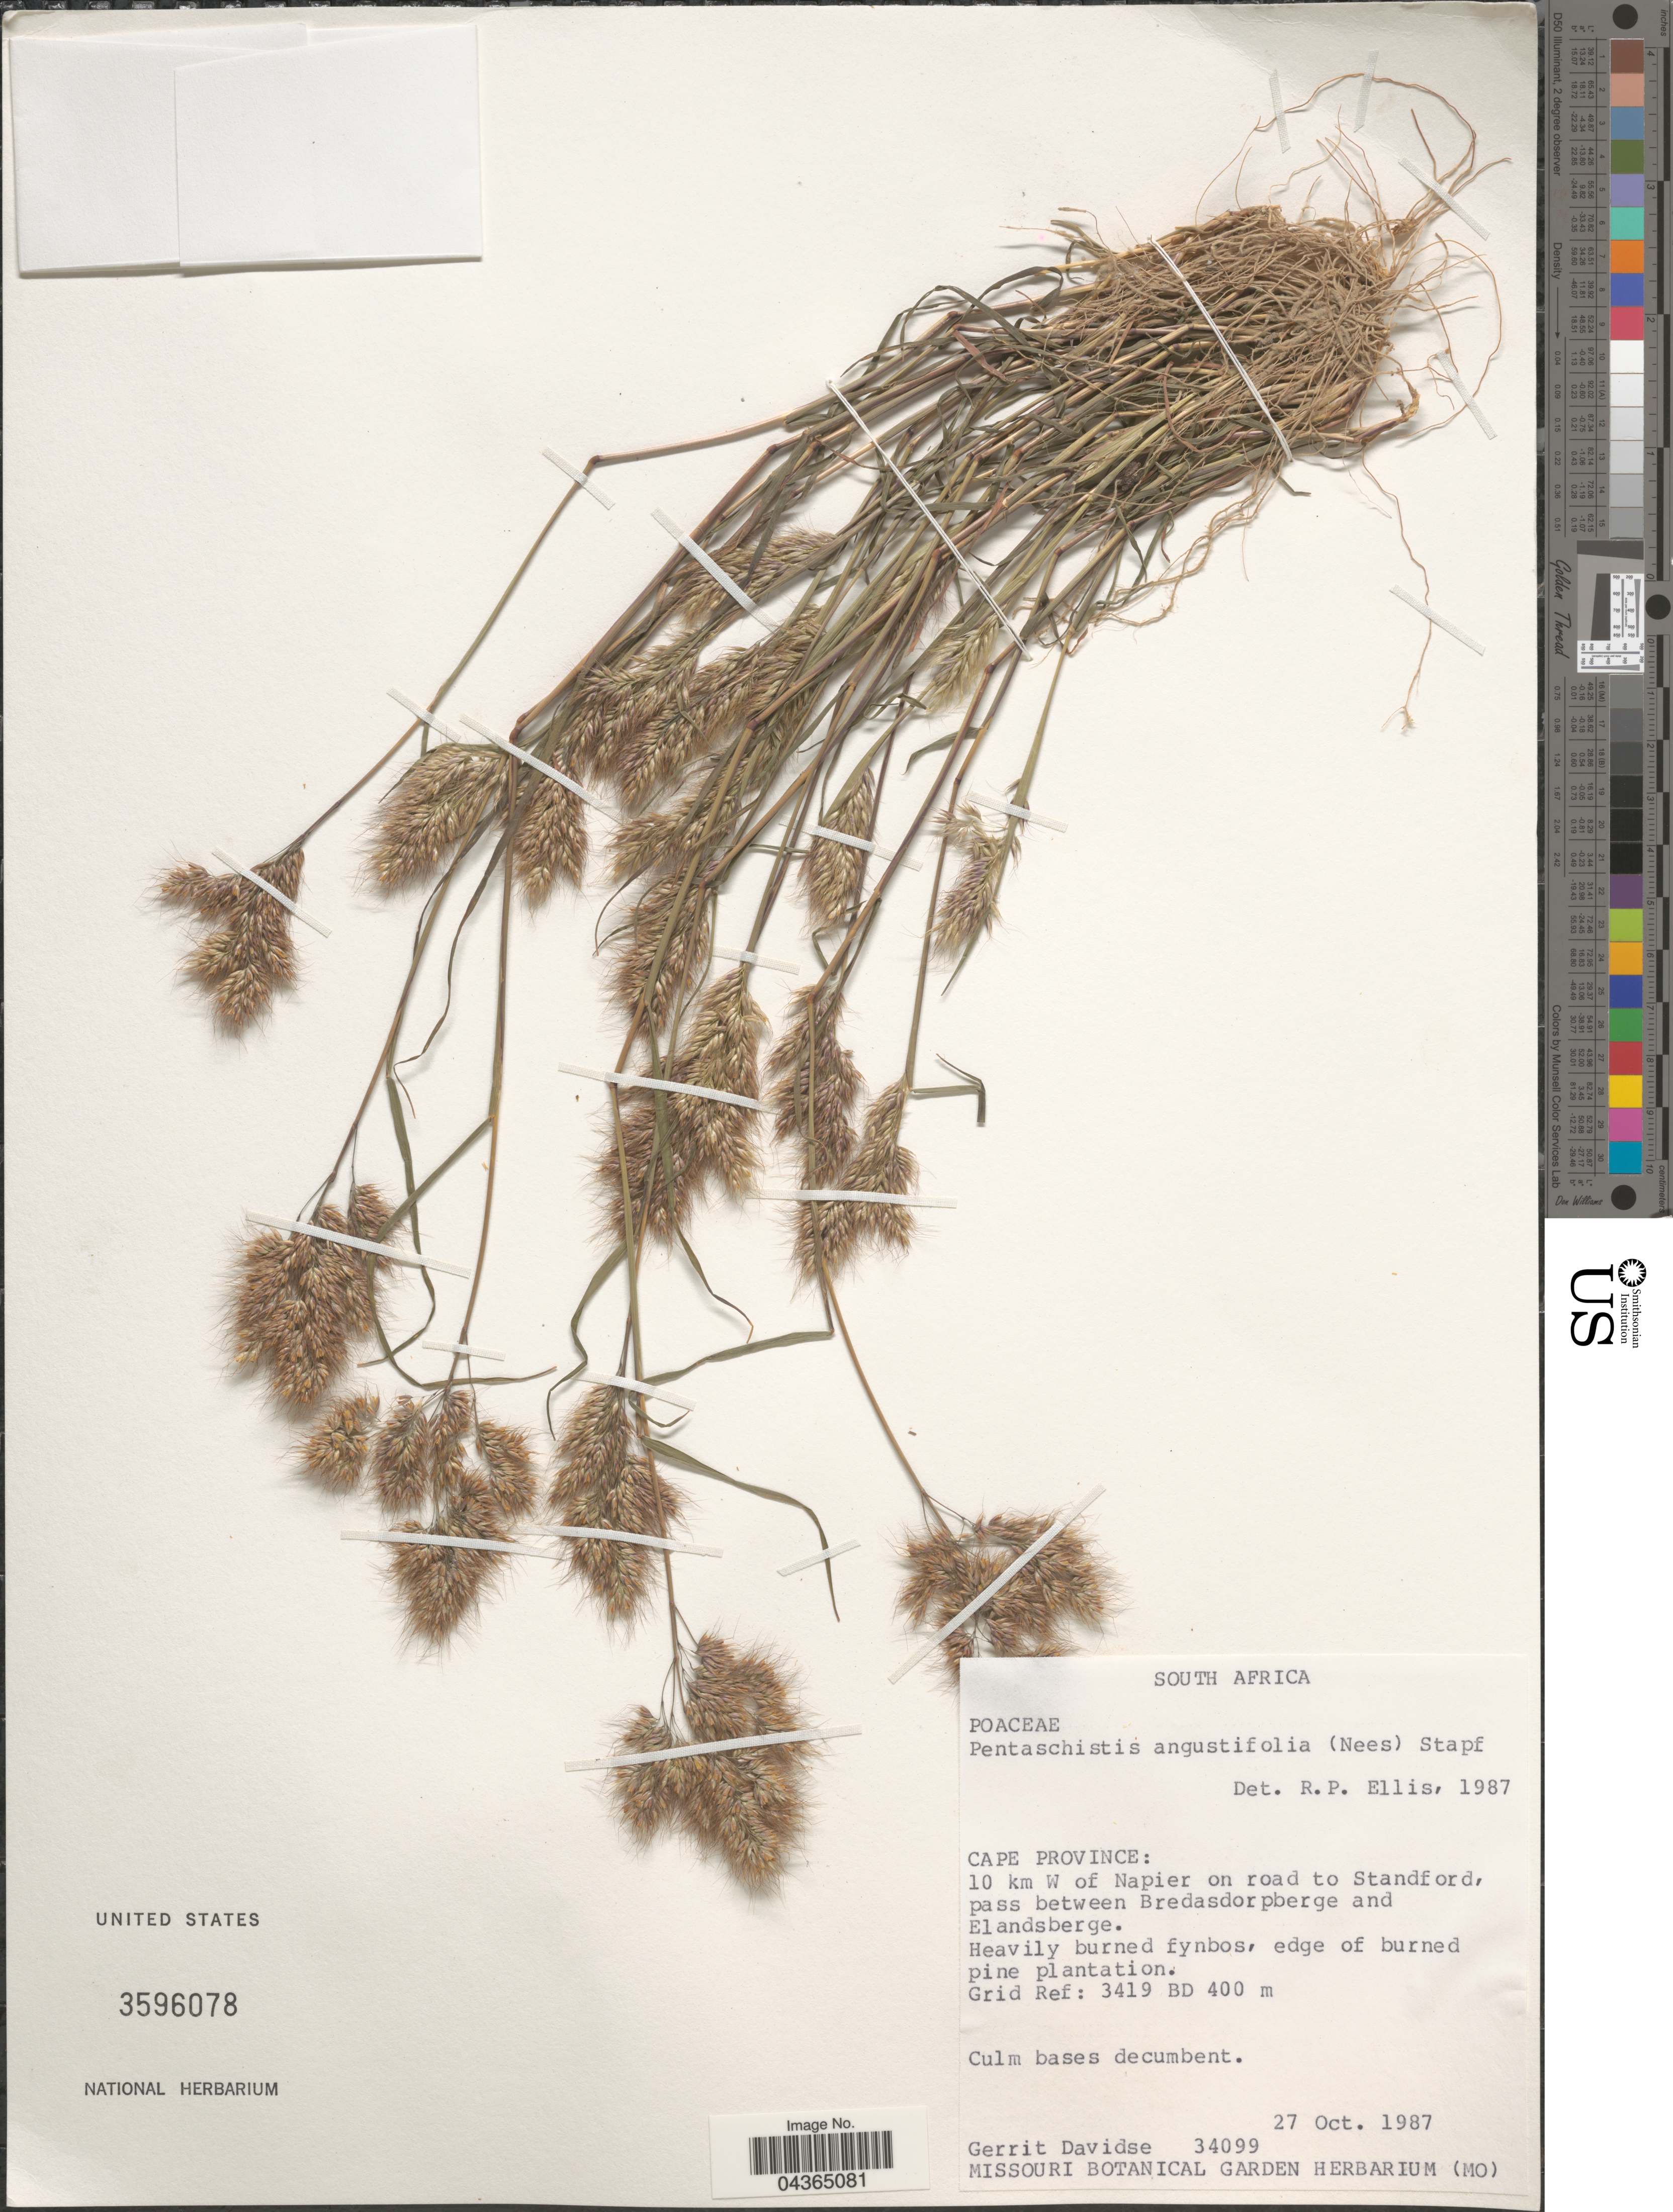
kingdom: Plantae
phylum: Tracheophyta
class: Liliopsida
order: Poales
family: Poaceae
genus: Pentameris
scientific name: Pentameris pallida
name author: (Thunb.) Galley & H.P. Linder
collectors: G. Davidse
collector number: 34099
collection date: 1987-10-27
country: South Africa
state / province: Western Cape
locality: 10 km W of Napier on road to Stanford, pass between Bredasdorpberge and Elandsberge. Heavily burned fynbos, edge of burned pine plantation. Grid Ref: 3419 BD.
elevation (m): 400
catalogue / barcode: US 3596078